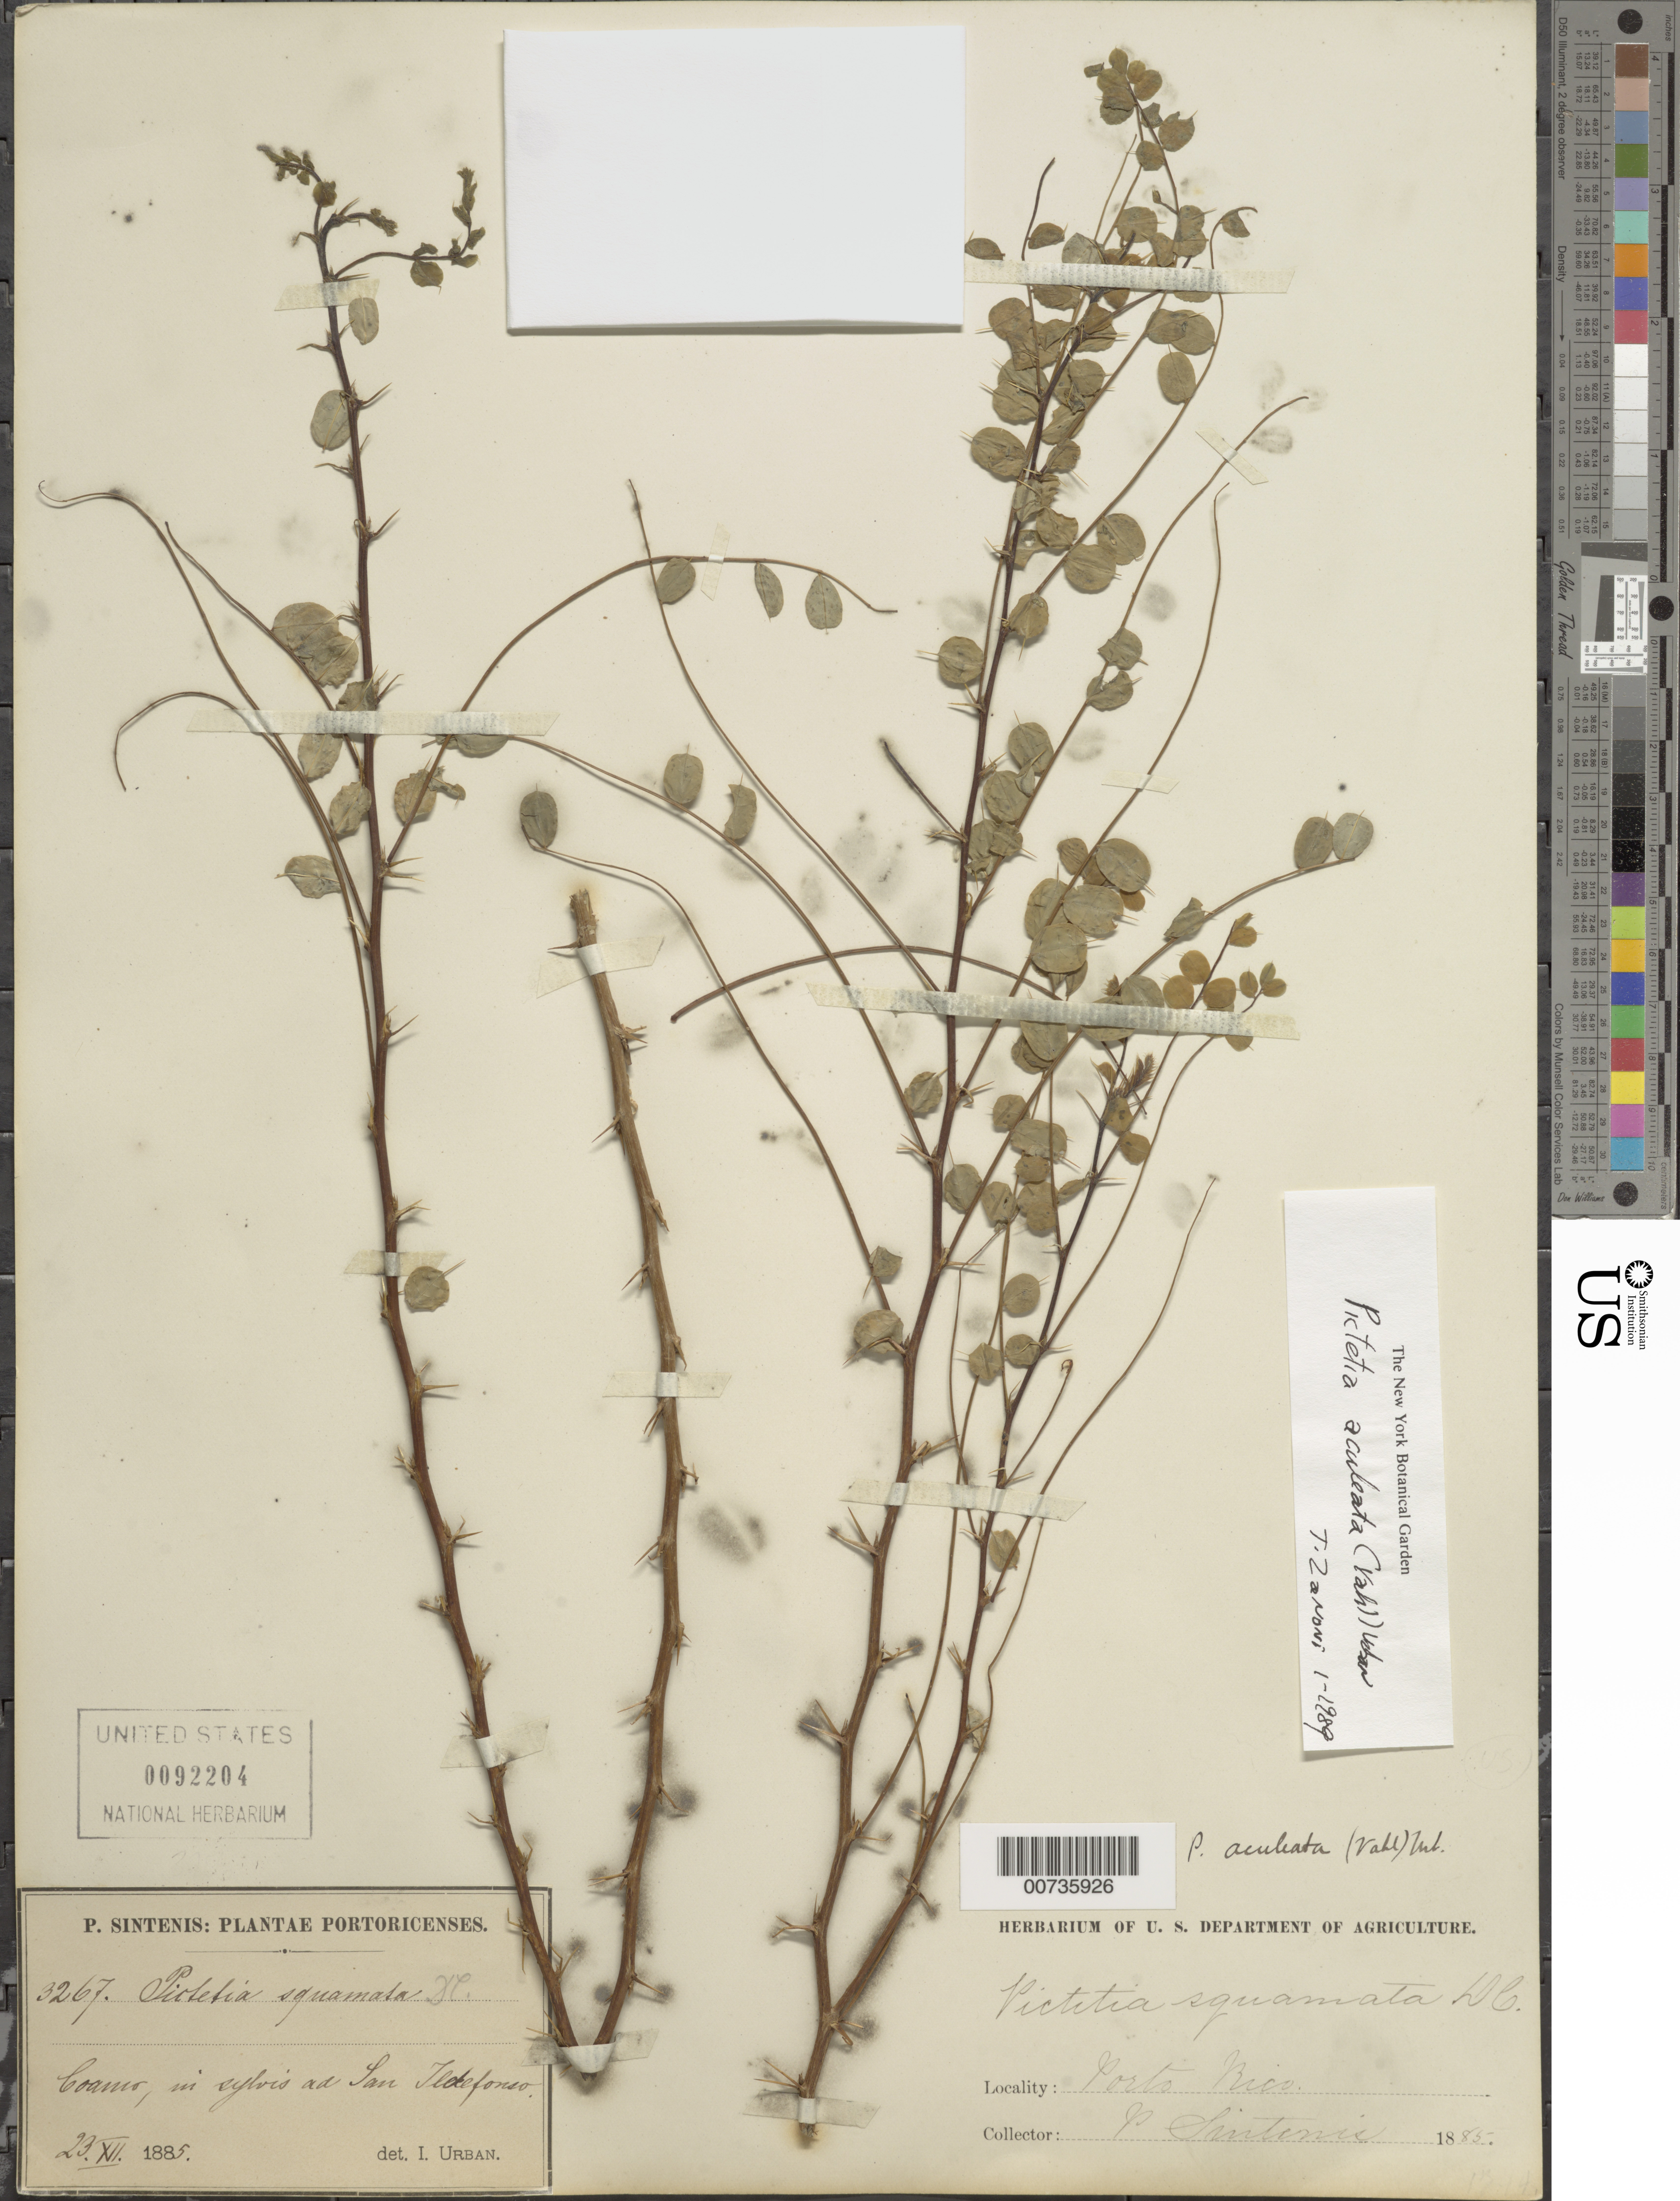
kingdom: Plantae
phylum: Tracheophyta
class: Magnoliopsida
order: Fabales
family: Fabaceae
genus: Pictetia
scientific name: Pictetia aculeata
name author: (Vahl) Urb.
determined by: Zanoni, T. A., (NY), New York Botanical Garden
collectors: P. Sintenis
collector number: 3267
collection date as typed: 23 Dec 1885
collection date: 1885-12-23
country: Puerto Rico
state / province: Coamo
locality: Coamo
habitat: In sylvis ad San Tedefonso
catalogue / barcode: US 92204